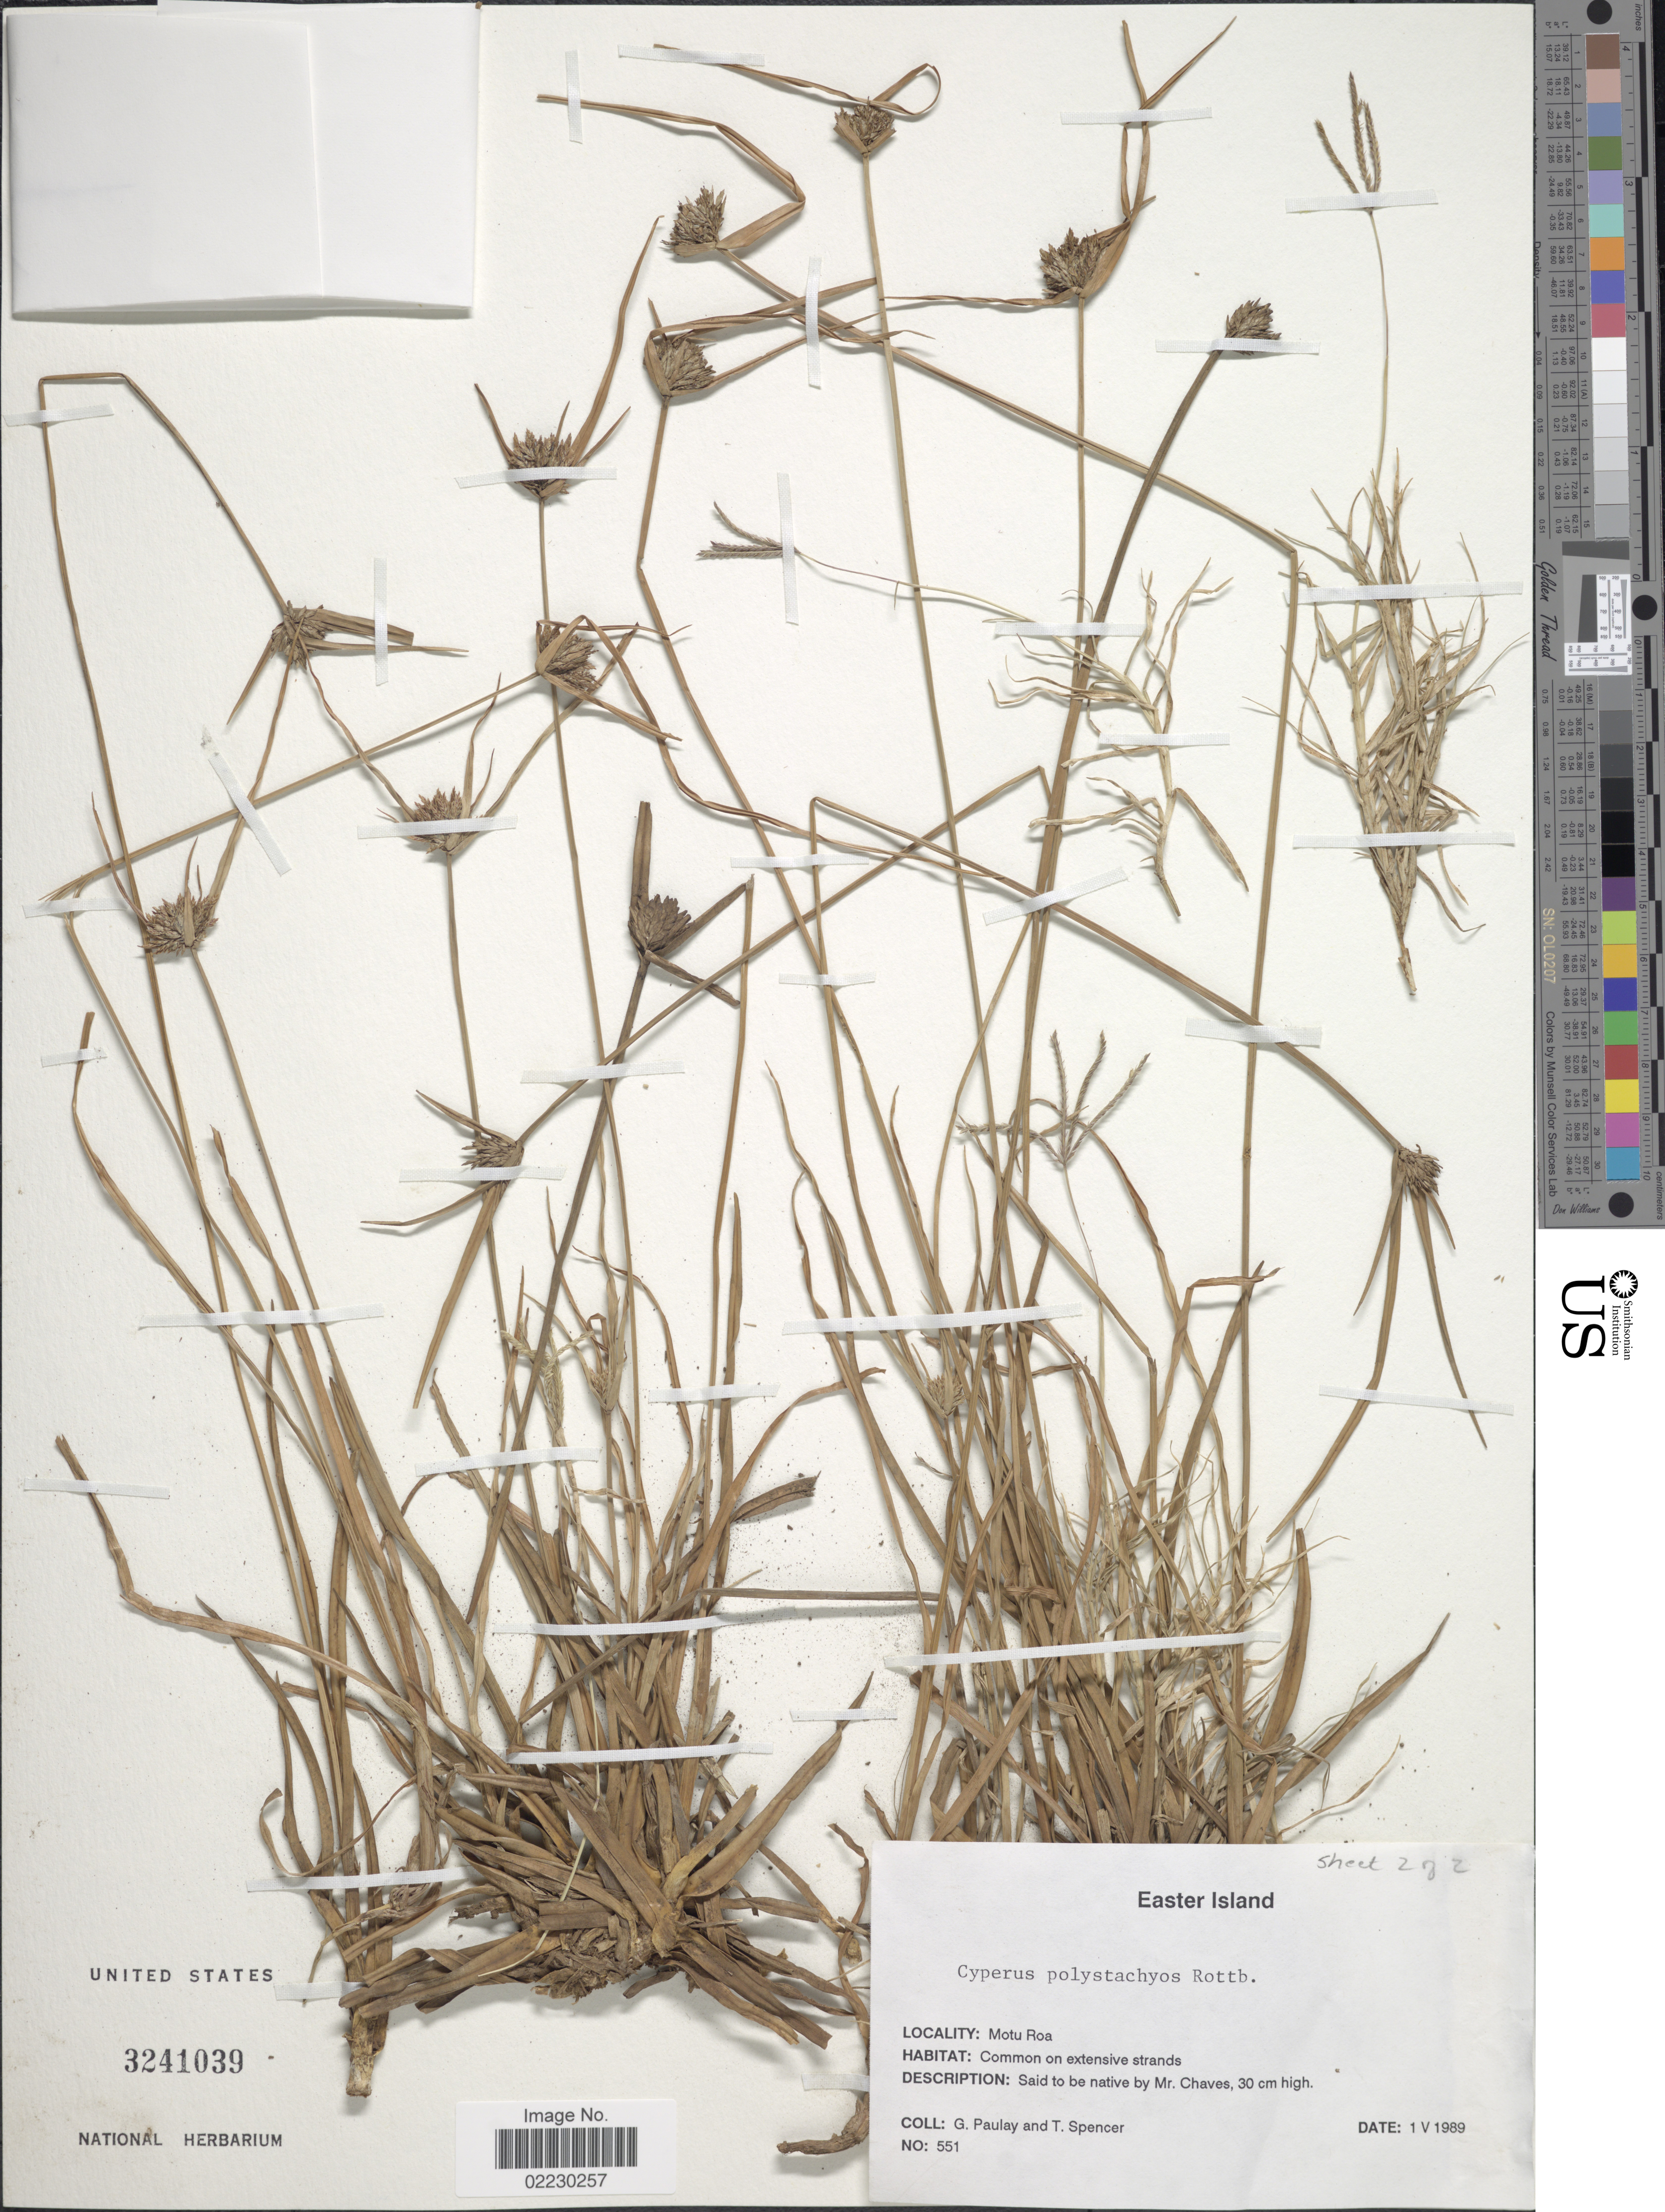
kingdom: Plantae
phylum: Tracheophyta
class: Liliopsida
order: Poales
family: Cyperaceae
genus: Cyperus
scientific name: Cyperus polystachyos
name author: Rottb.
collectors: G. Paulay & T. Spencer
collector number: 551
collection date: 1989-05-01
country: Chile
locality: Easter Island, Motu Roa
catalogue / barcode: US 3241039